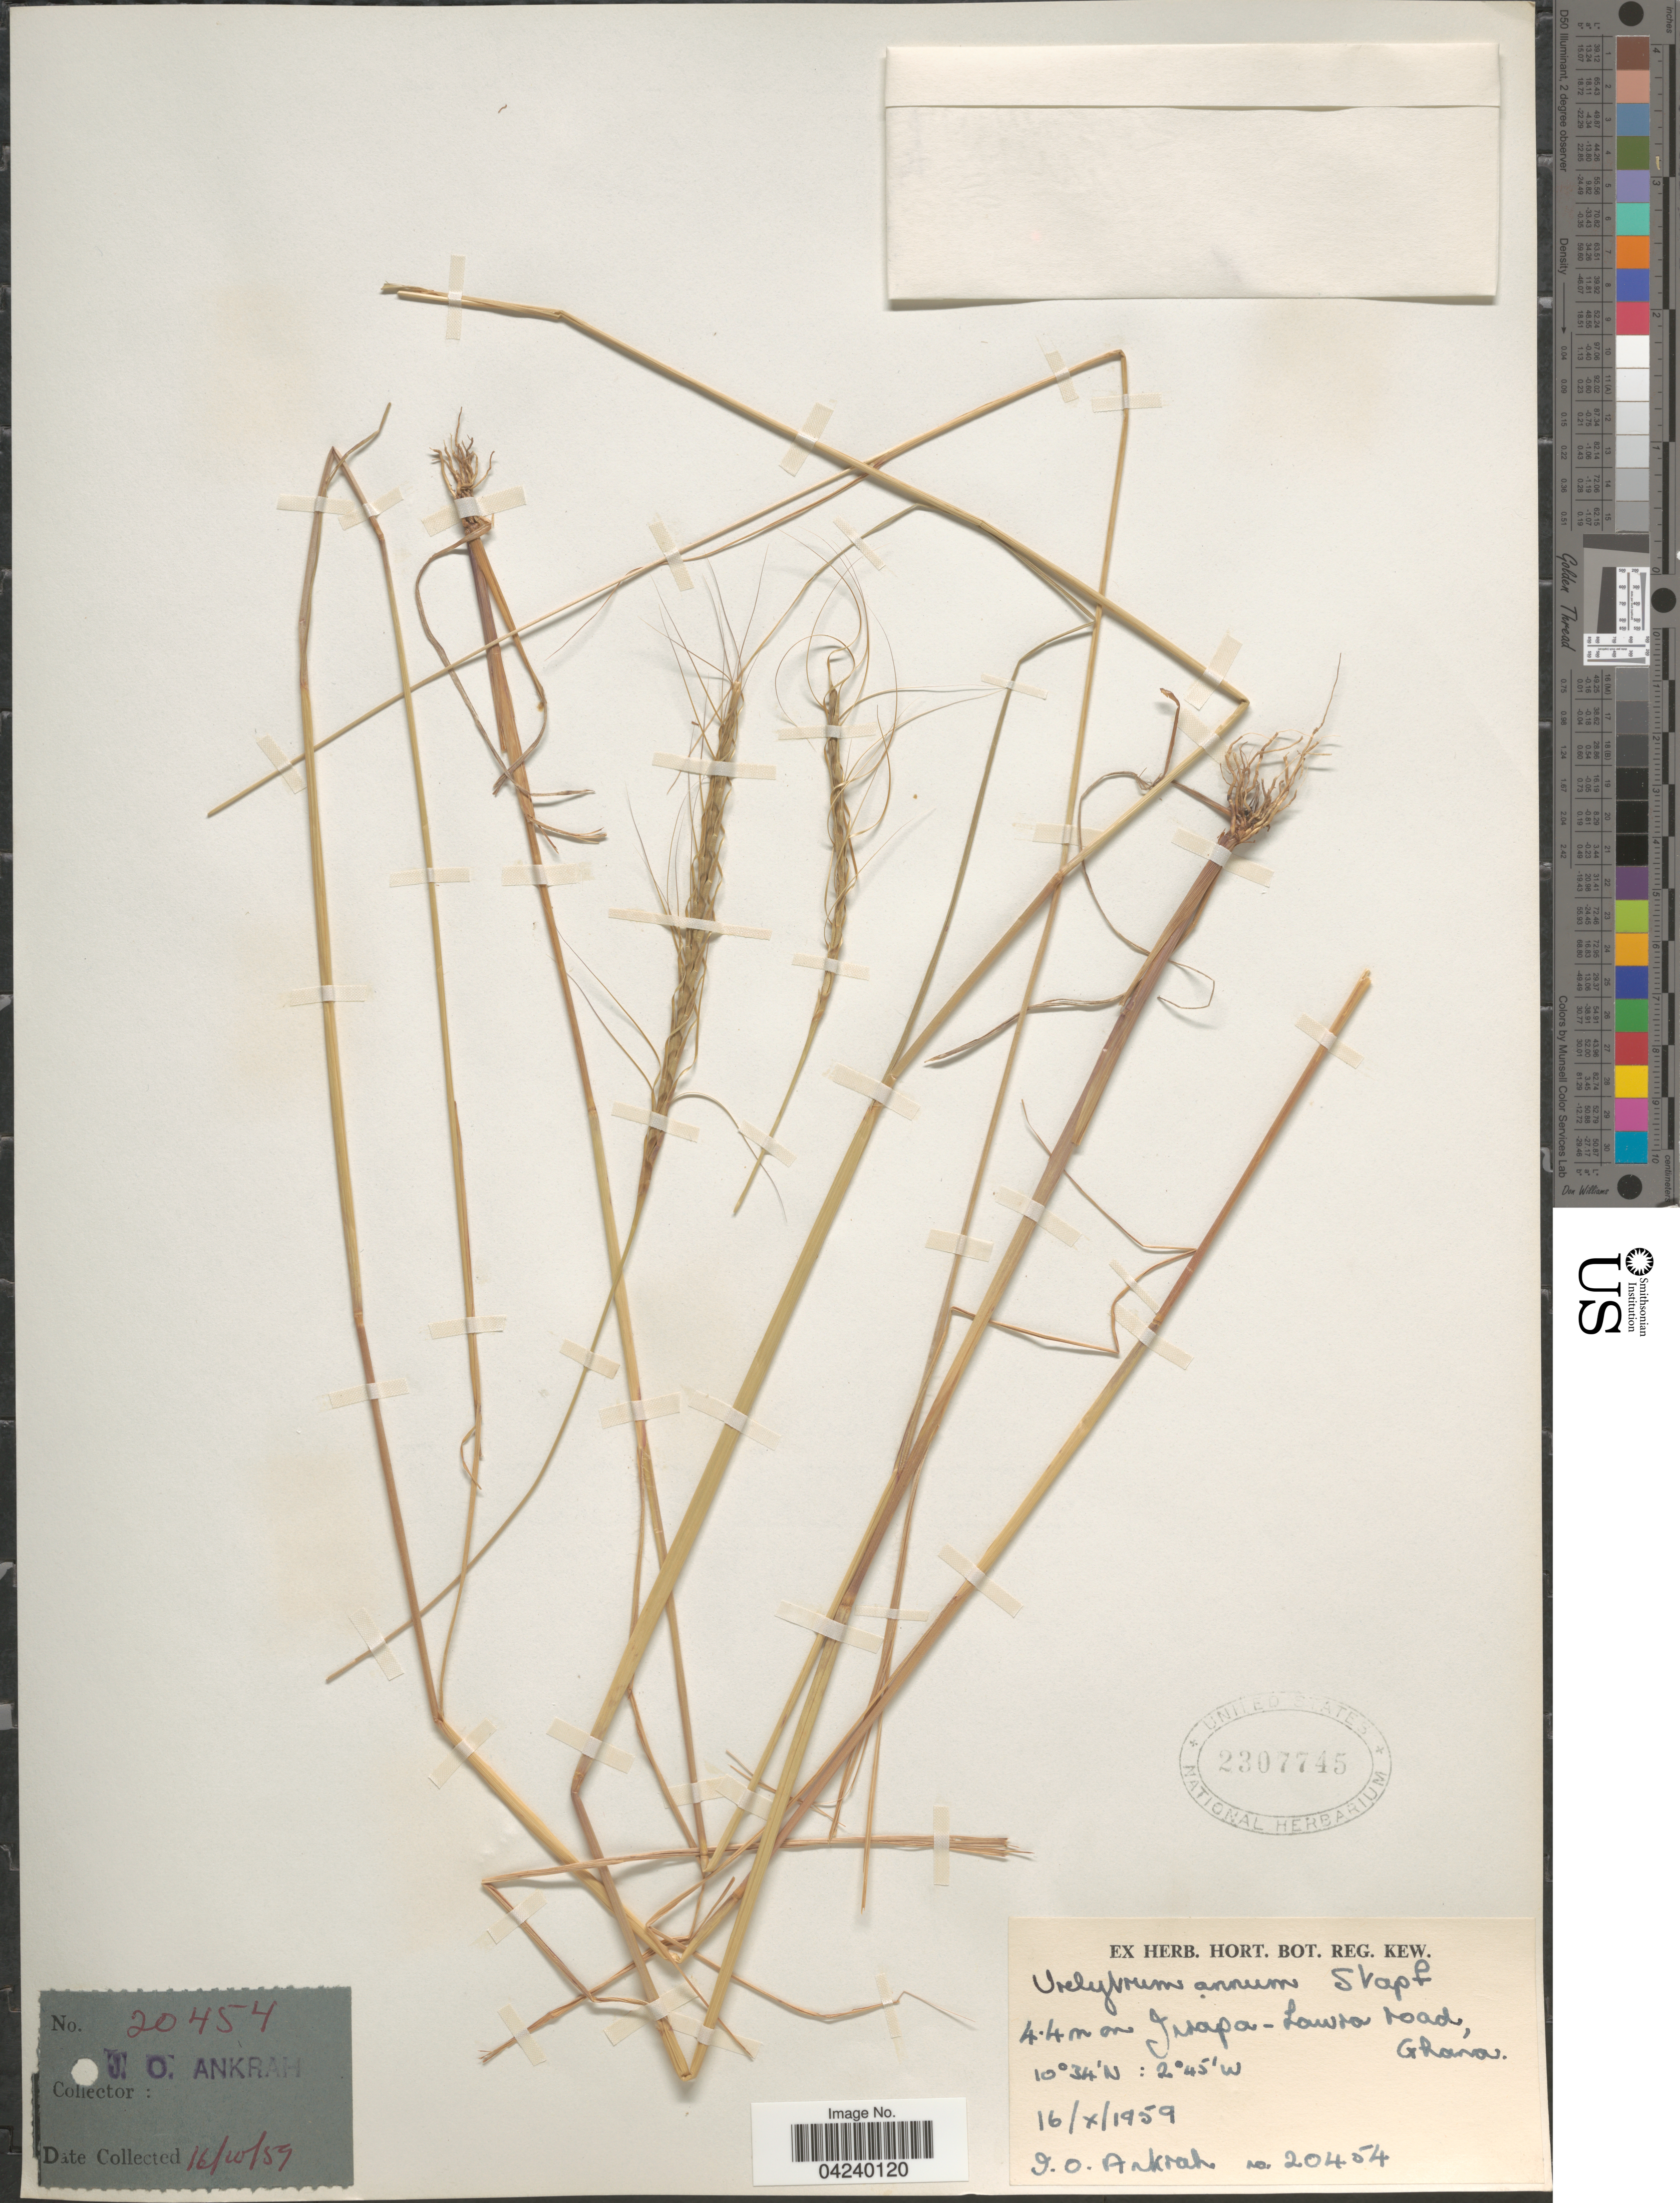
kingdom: Plantae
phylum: Tracheophyta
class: Liliopsida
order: Poales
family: Poaceae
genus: Urelytrum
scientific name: Urelytrum annuum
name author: Stapf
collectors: J. Ankrah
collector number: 20454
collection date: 1959-10-16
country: Ghana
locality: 4.4 m on Jirapa-Lawra road.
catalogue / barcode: US 2307745